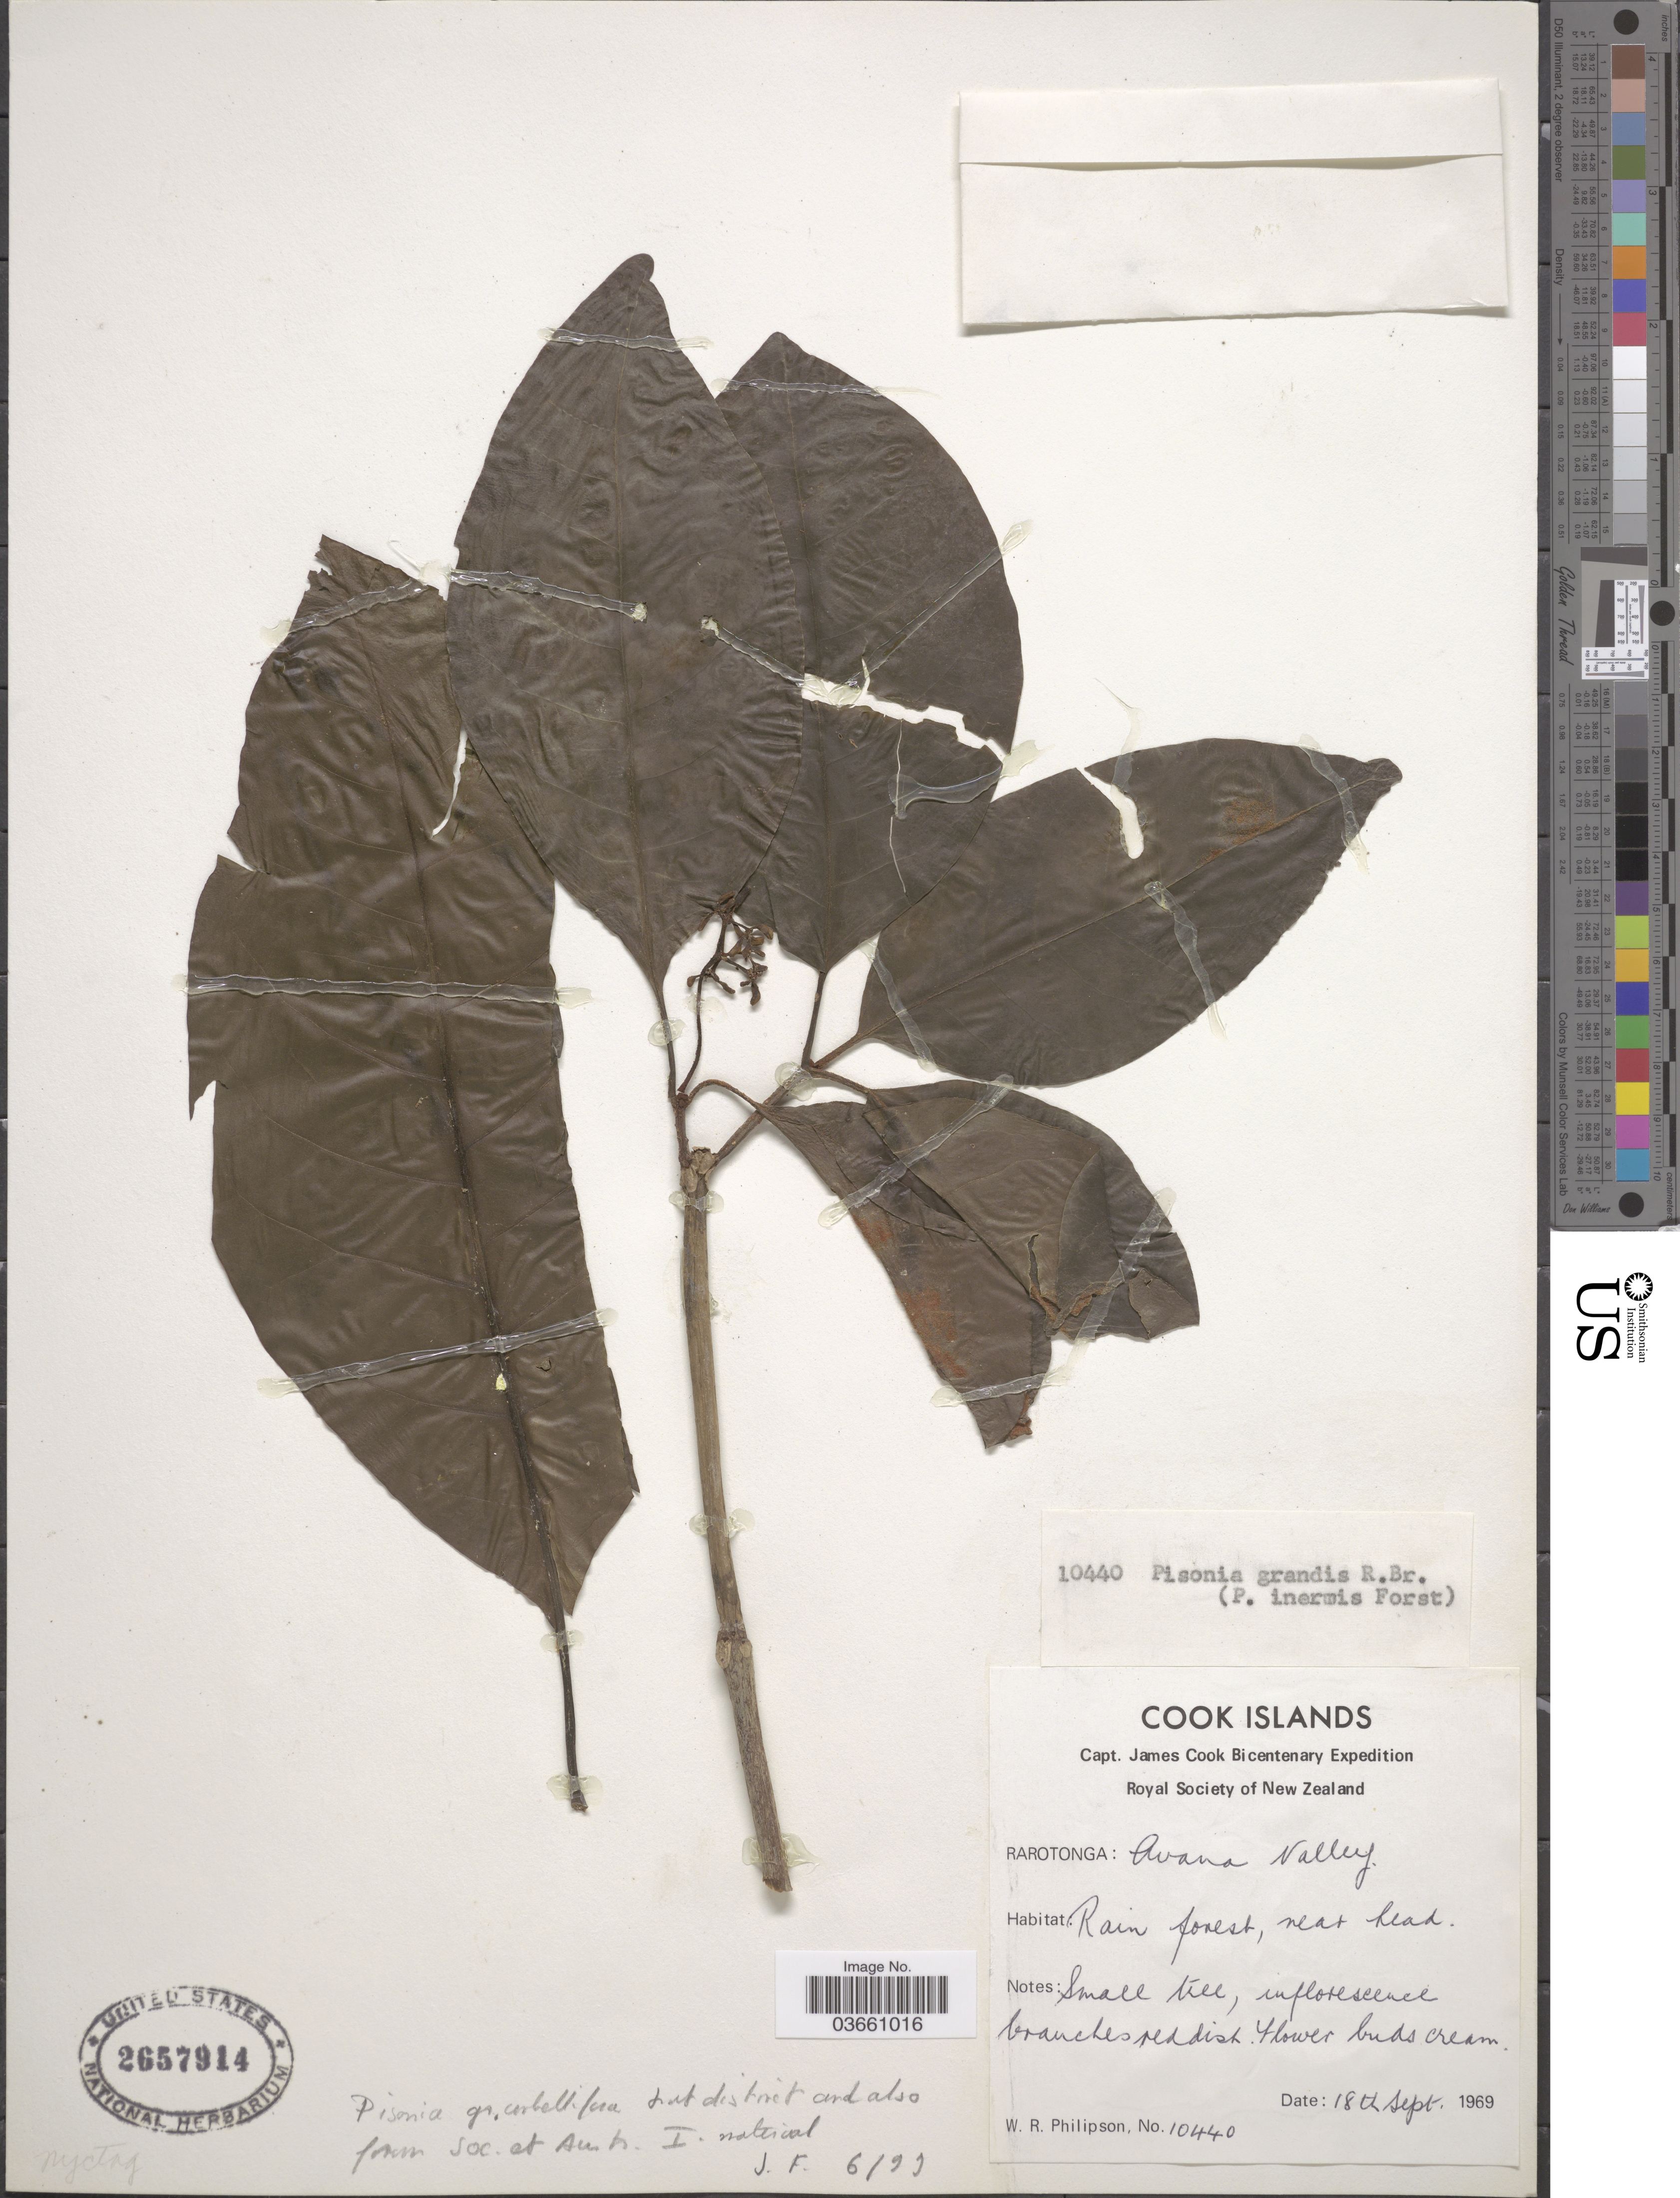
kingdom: Plantae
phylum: Tracheophyta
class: Magnoliopsida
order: Caryophyllales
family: Nyctaginaceae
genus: Pisonia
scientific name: Pisonia sp.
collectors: W. R. Philipson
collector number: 10440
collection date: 1969-09-18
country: Cook Islands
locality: Rarotonga: Avana Valley.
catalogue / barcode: US 2657914